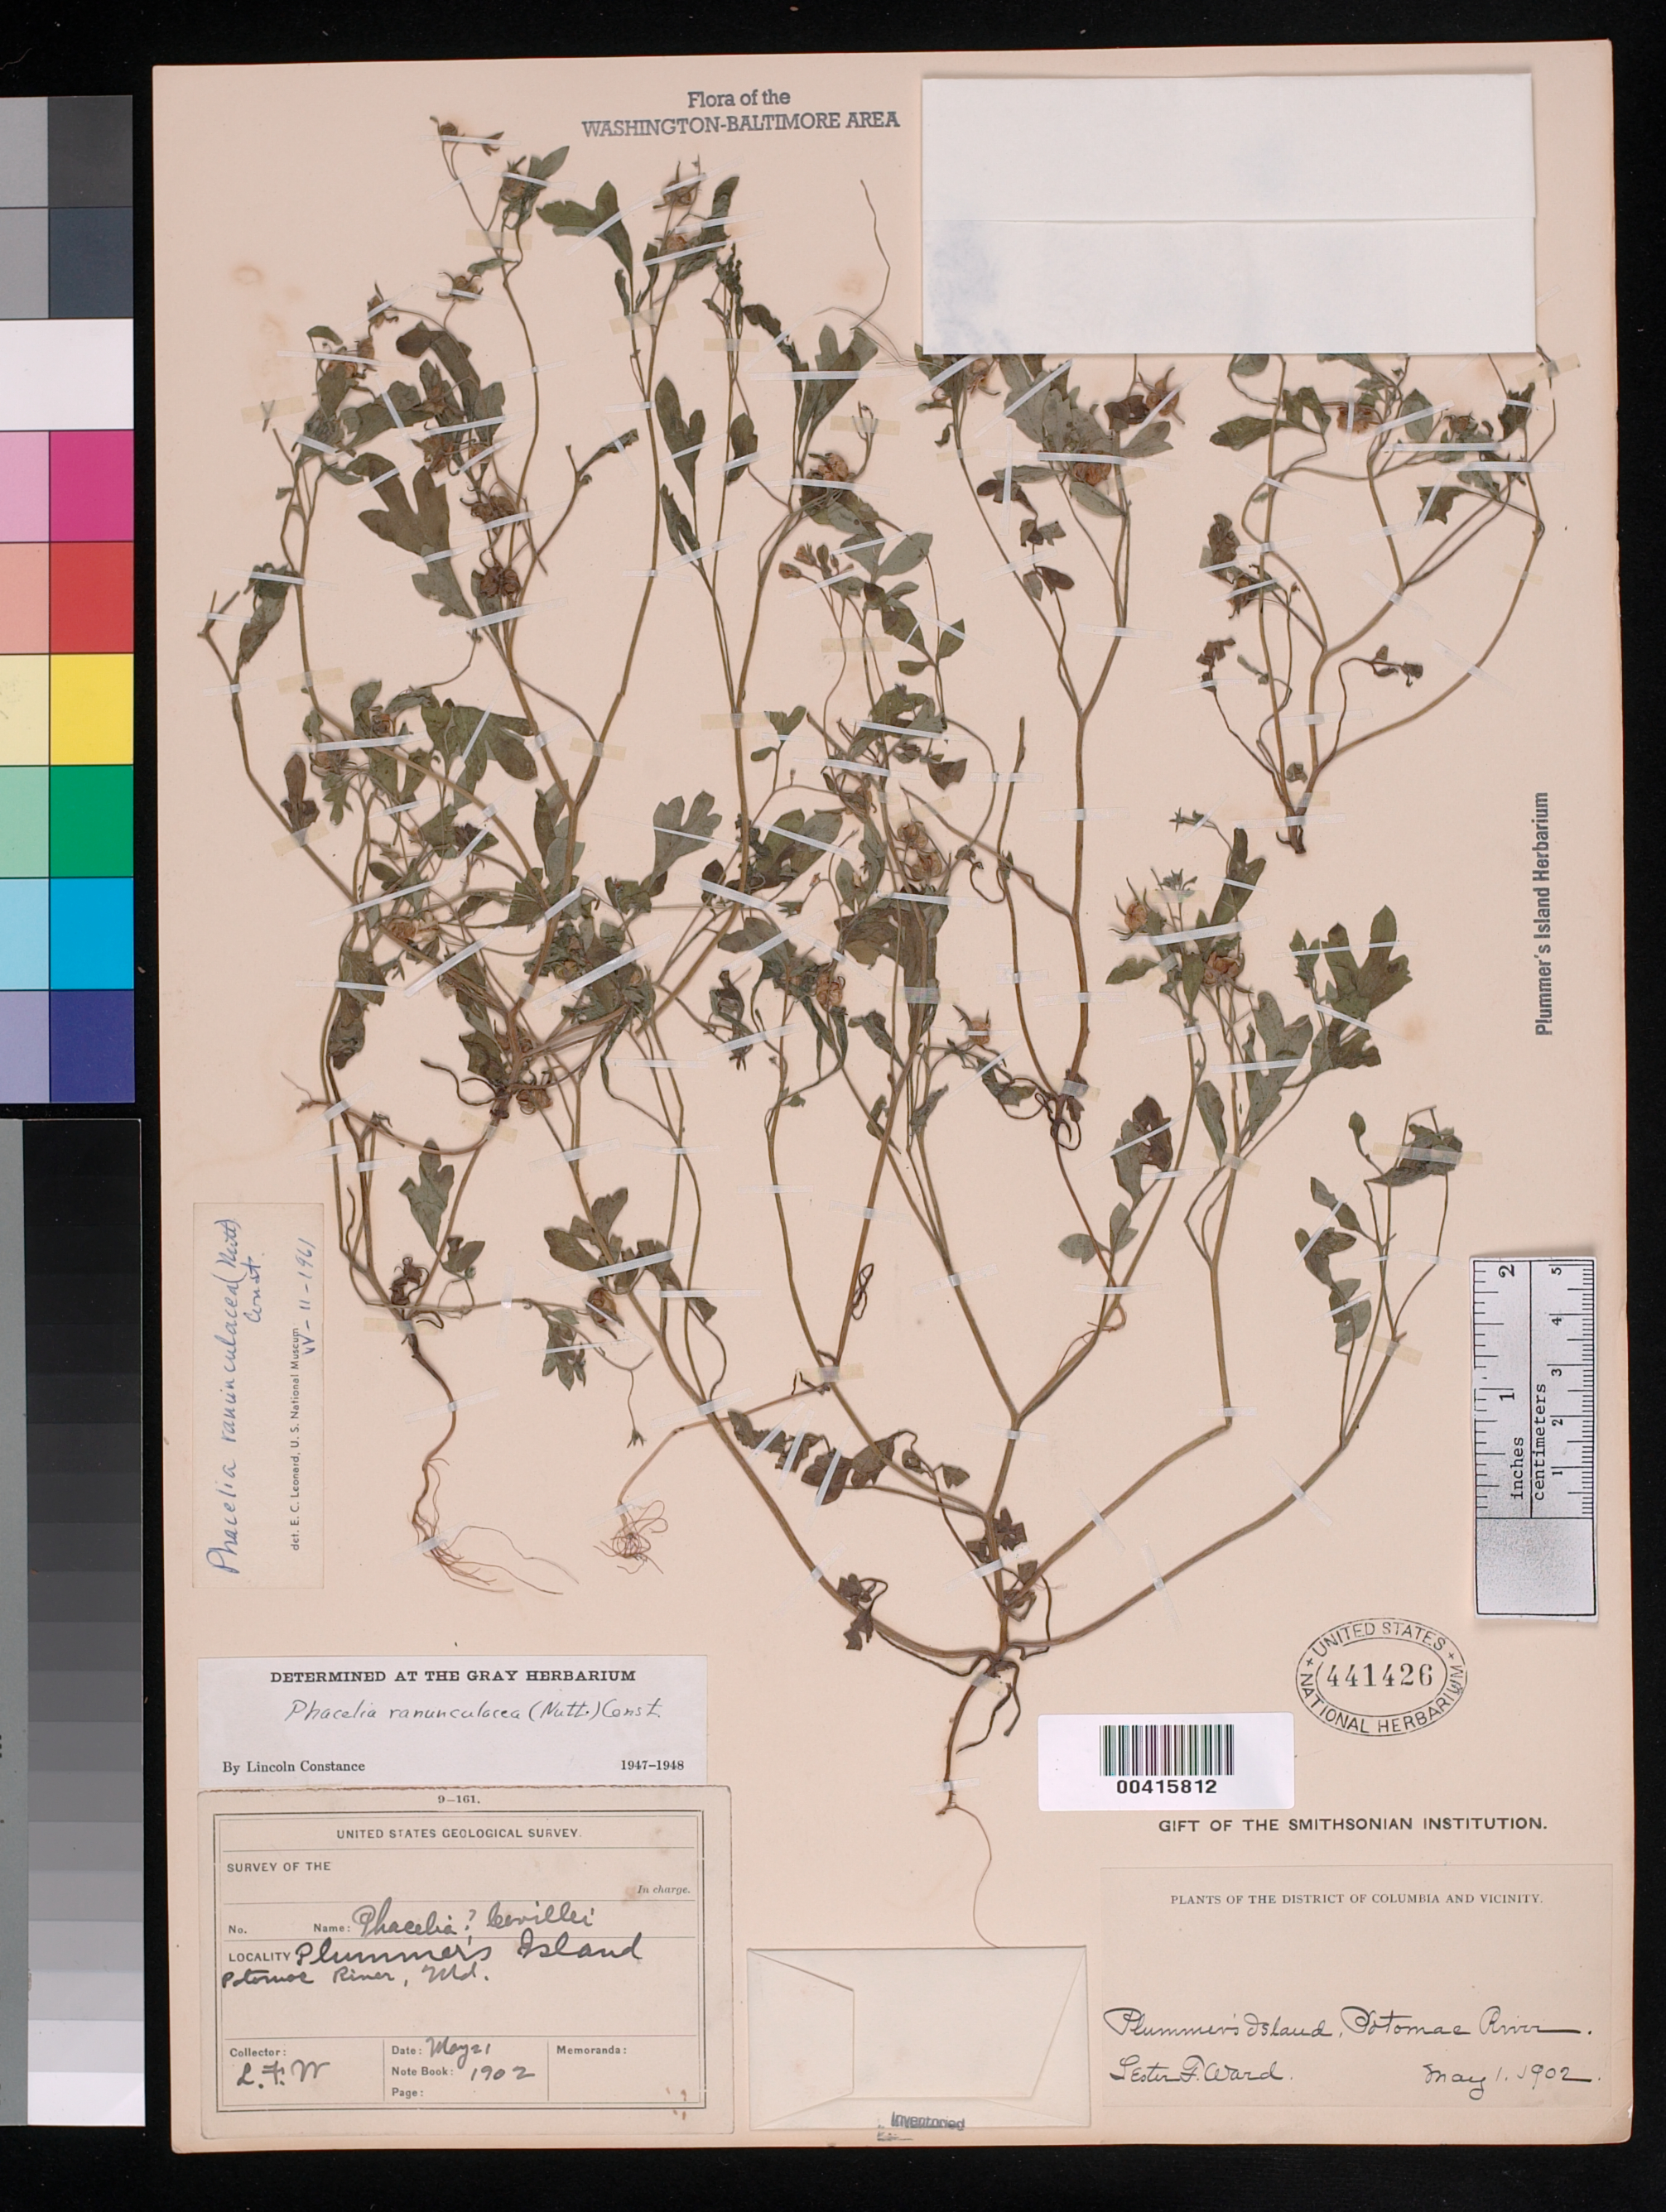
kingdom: Plantae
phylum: Tracheophyta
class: Magnoliopsida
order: Boraginales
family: Hydrophyllaceae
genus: Phacelia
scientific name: Phacelia ranunculacea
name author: (Nutt.) Constance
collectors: L. F. Ward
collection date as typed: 01 May 1902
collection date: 1902-05-01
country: United States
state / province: Maryland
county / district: Montgomery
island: Plummers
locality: Plummer's Island C. & O. Canal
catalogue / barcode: US 441426